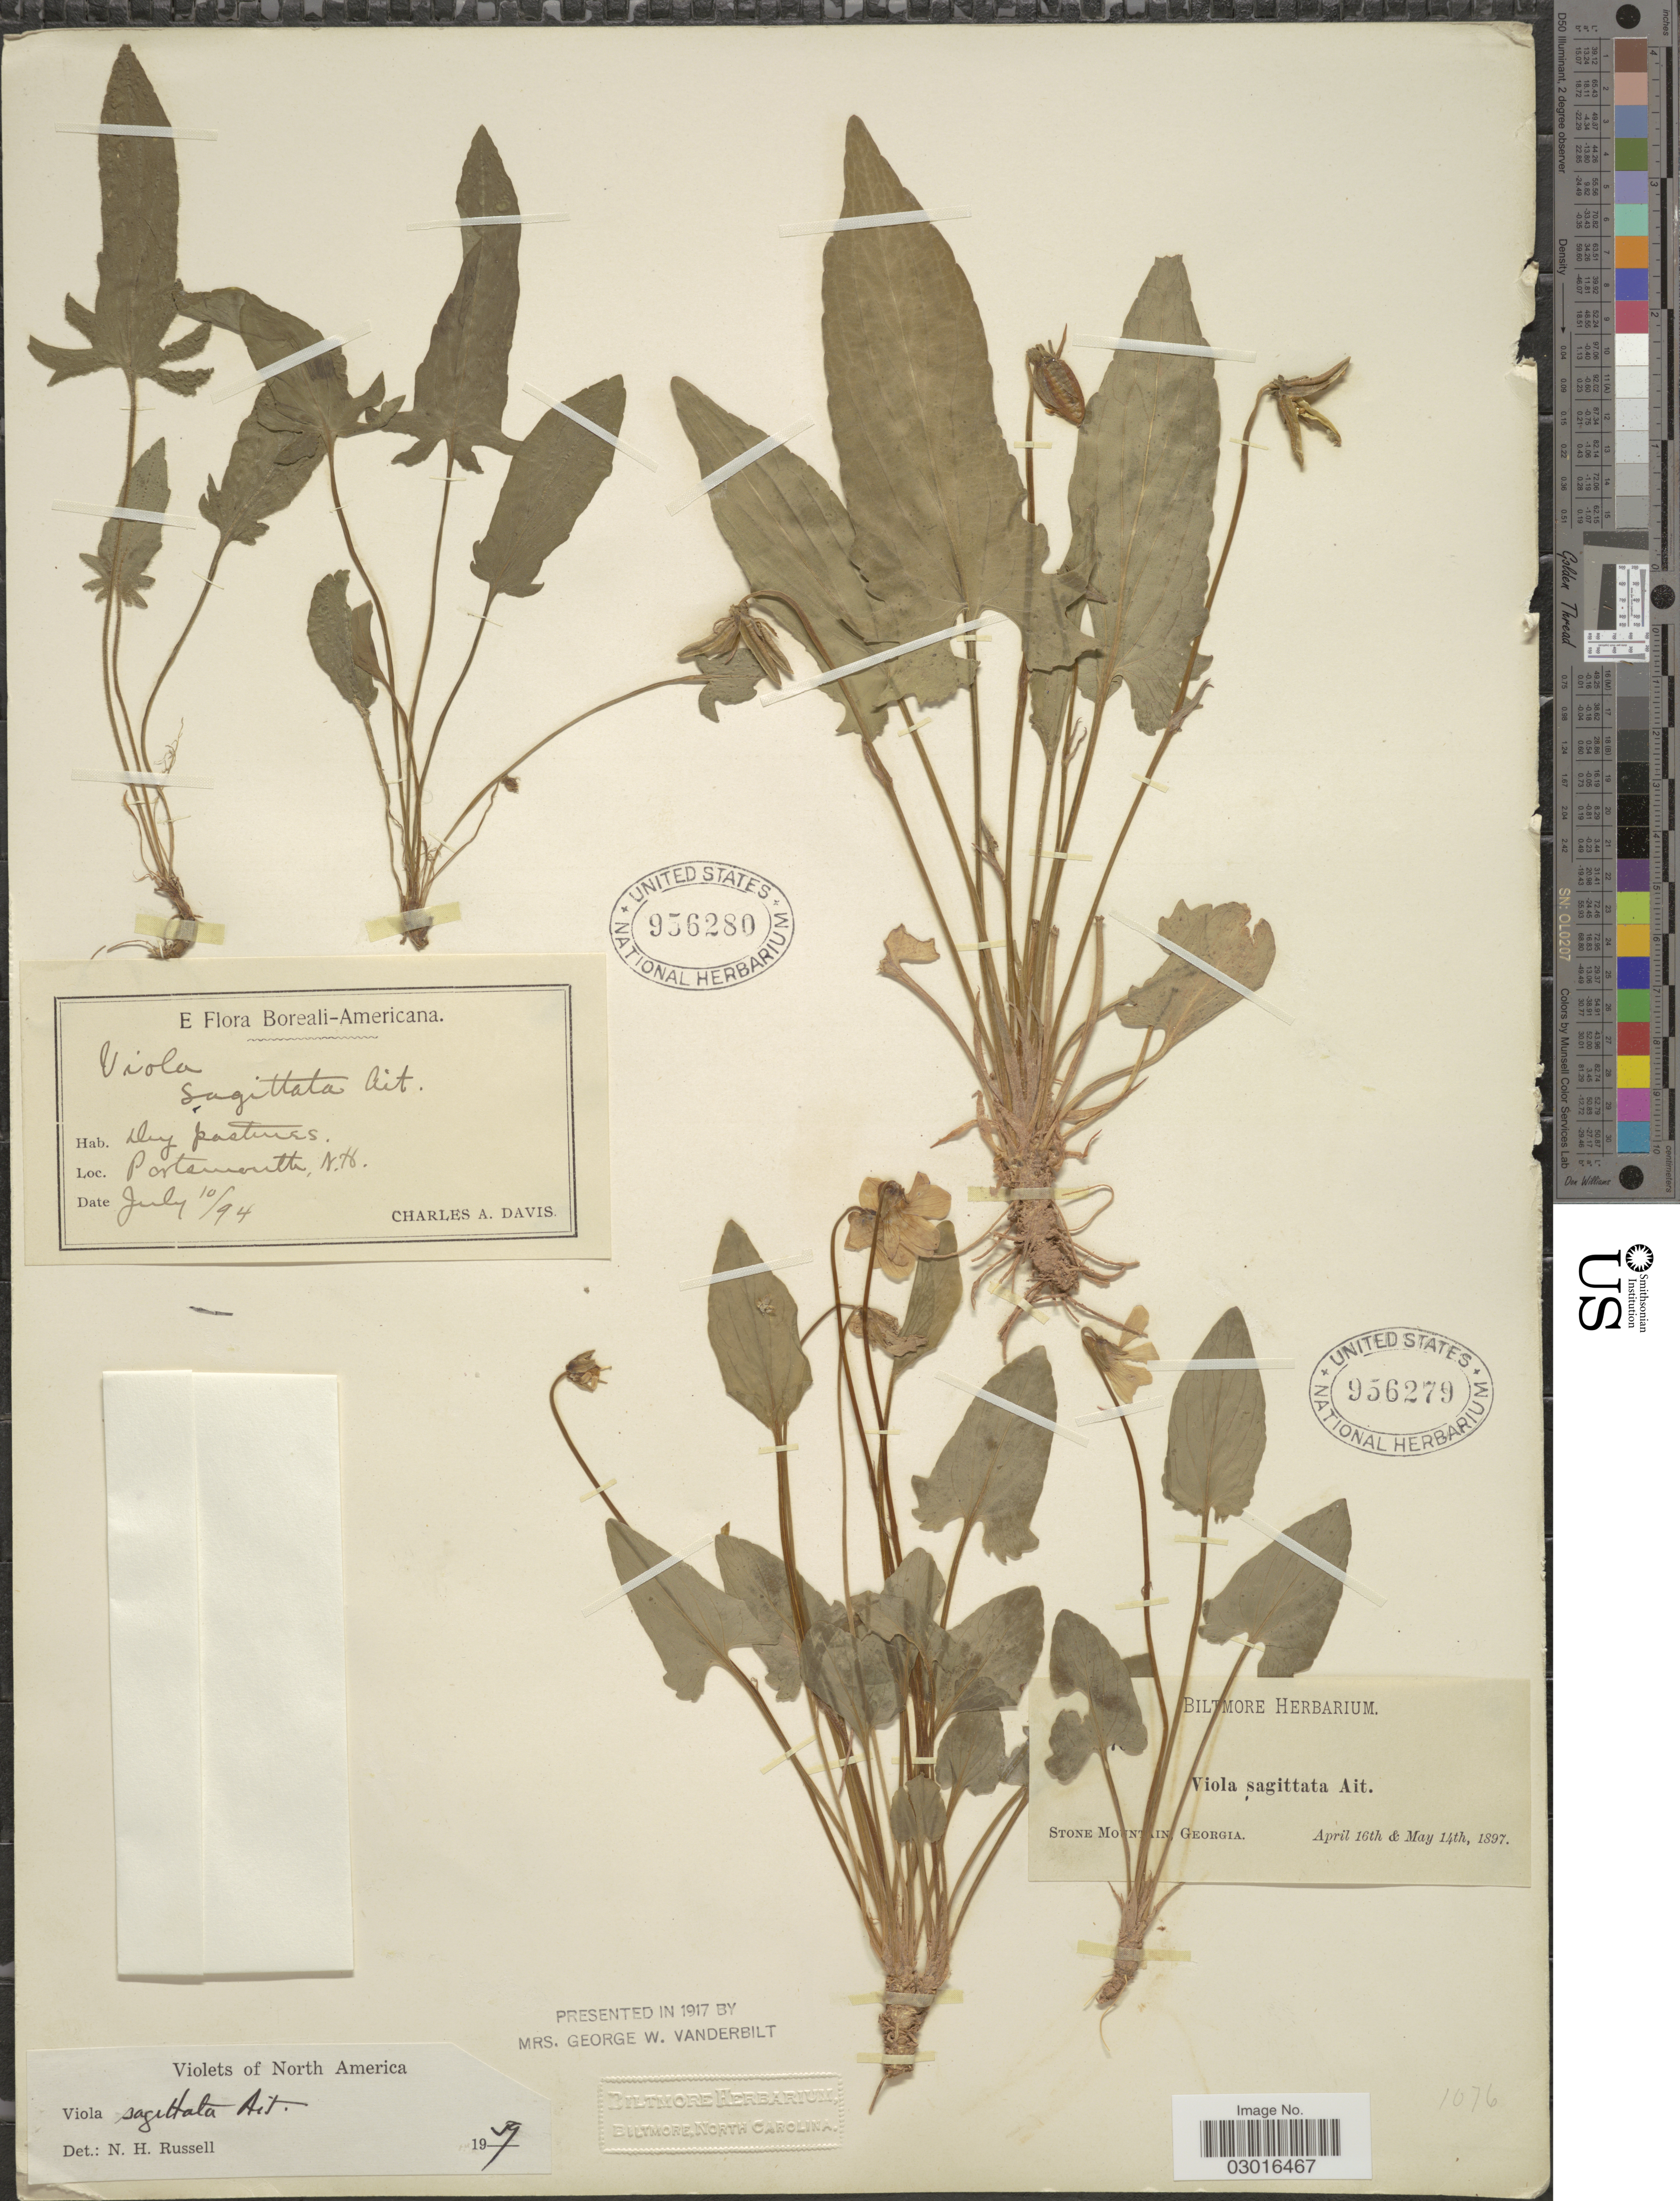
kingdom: Plantae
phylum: Tracheophyta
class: Magnoliopsida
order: Malpighiales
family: Violaceae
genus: Viola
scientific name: Viola sagittata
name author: Aiton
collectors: C. Davis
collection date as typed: Transcribed d/m/y: 10/7/94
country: United States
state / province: New Hampshire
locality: Boreali-Americana. Portsmouth, N.H.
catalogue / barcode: US 956280-2